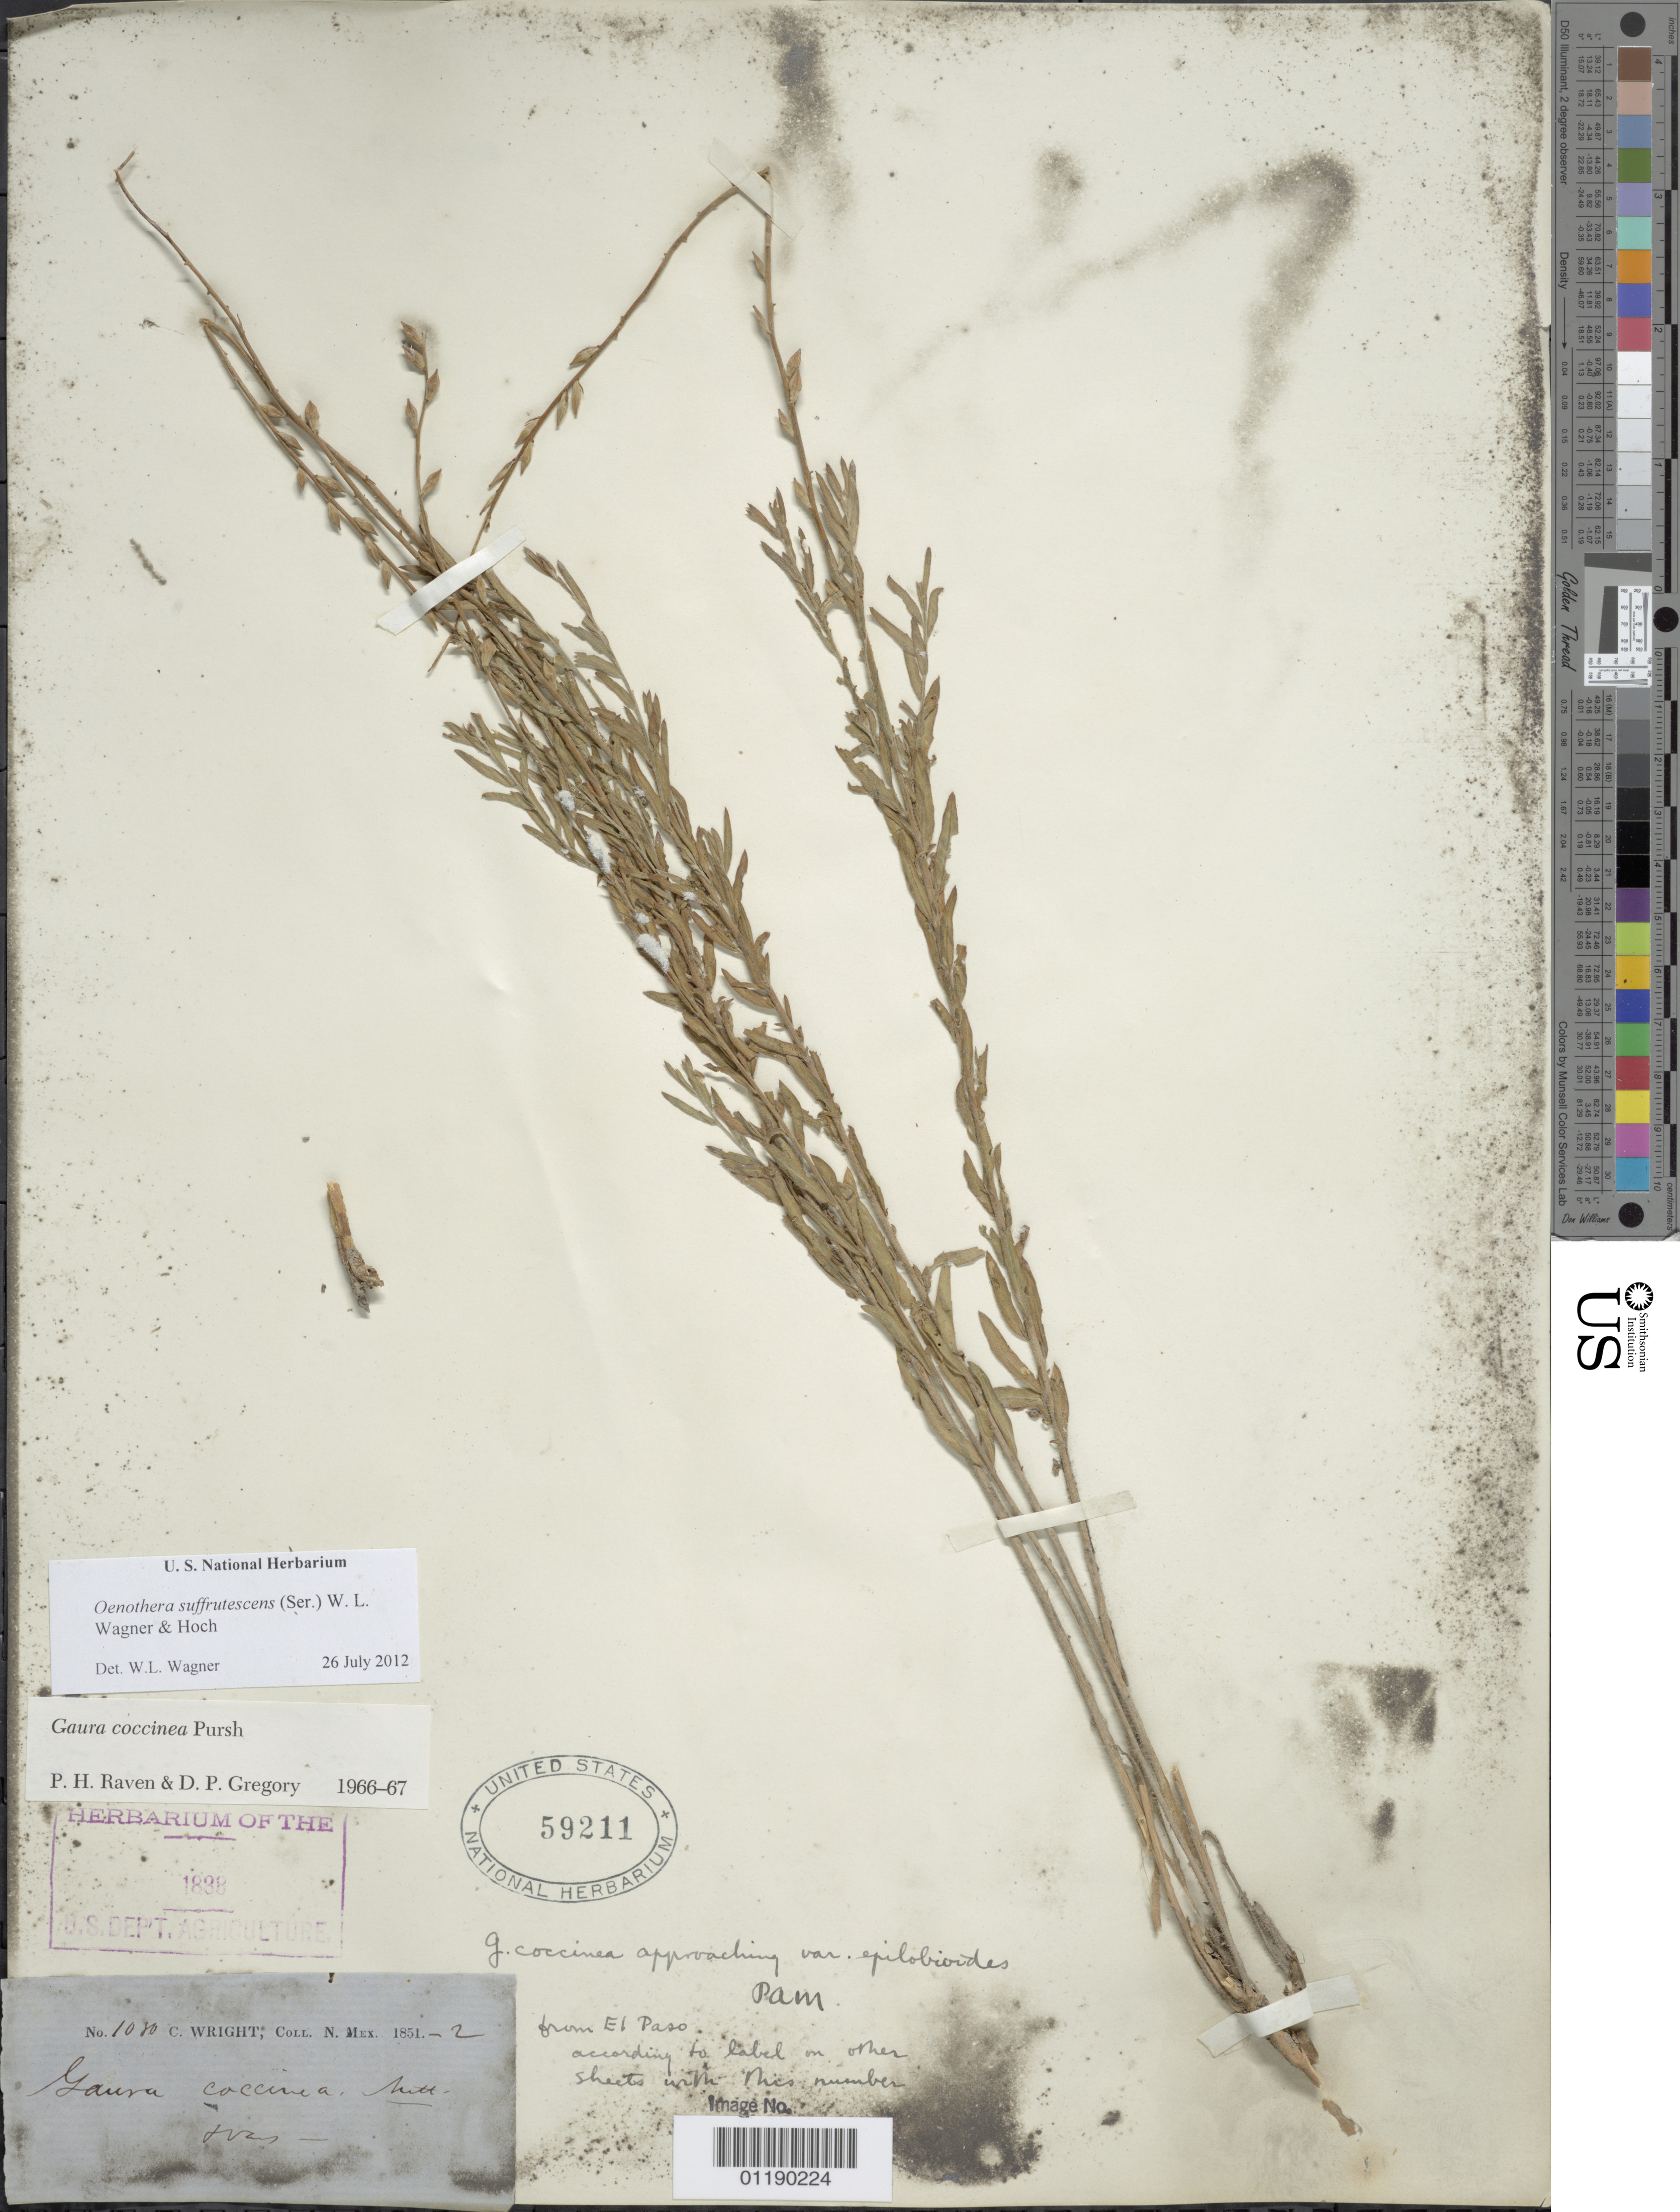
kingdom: Plantae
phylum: Tracheophyta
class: Magnoliopsida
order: Myrtales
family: Onagraceae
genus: Oenothera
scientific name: Oenothera suffrutescens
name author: (Ser.) W.L. Wagner & Hoch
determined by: Wagner, W. L., (BOT), Smithsonian Institution - National Museum of Natural History (UNITED STATES)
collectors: C. Wright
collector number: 1080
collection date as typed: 1851 to -- --- 1852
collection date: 1851/1852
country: United States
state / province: New Mexico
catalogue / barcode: US 59211